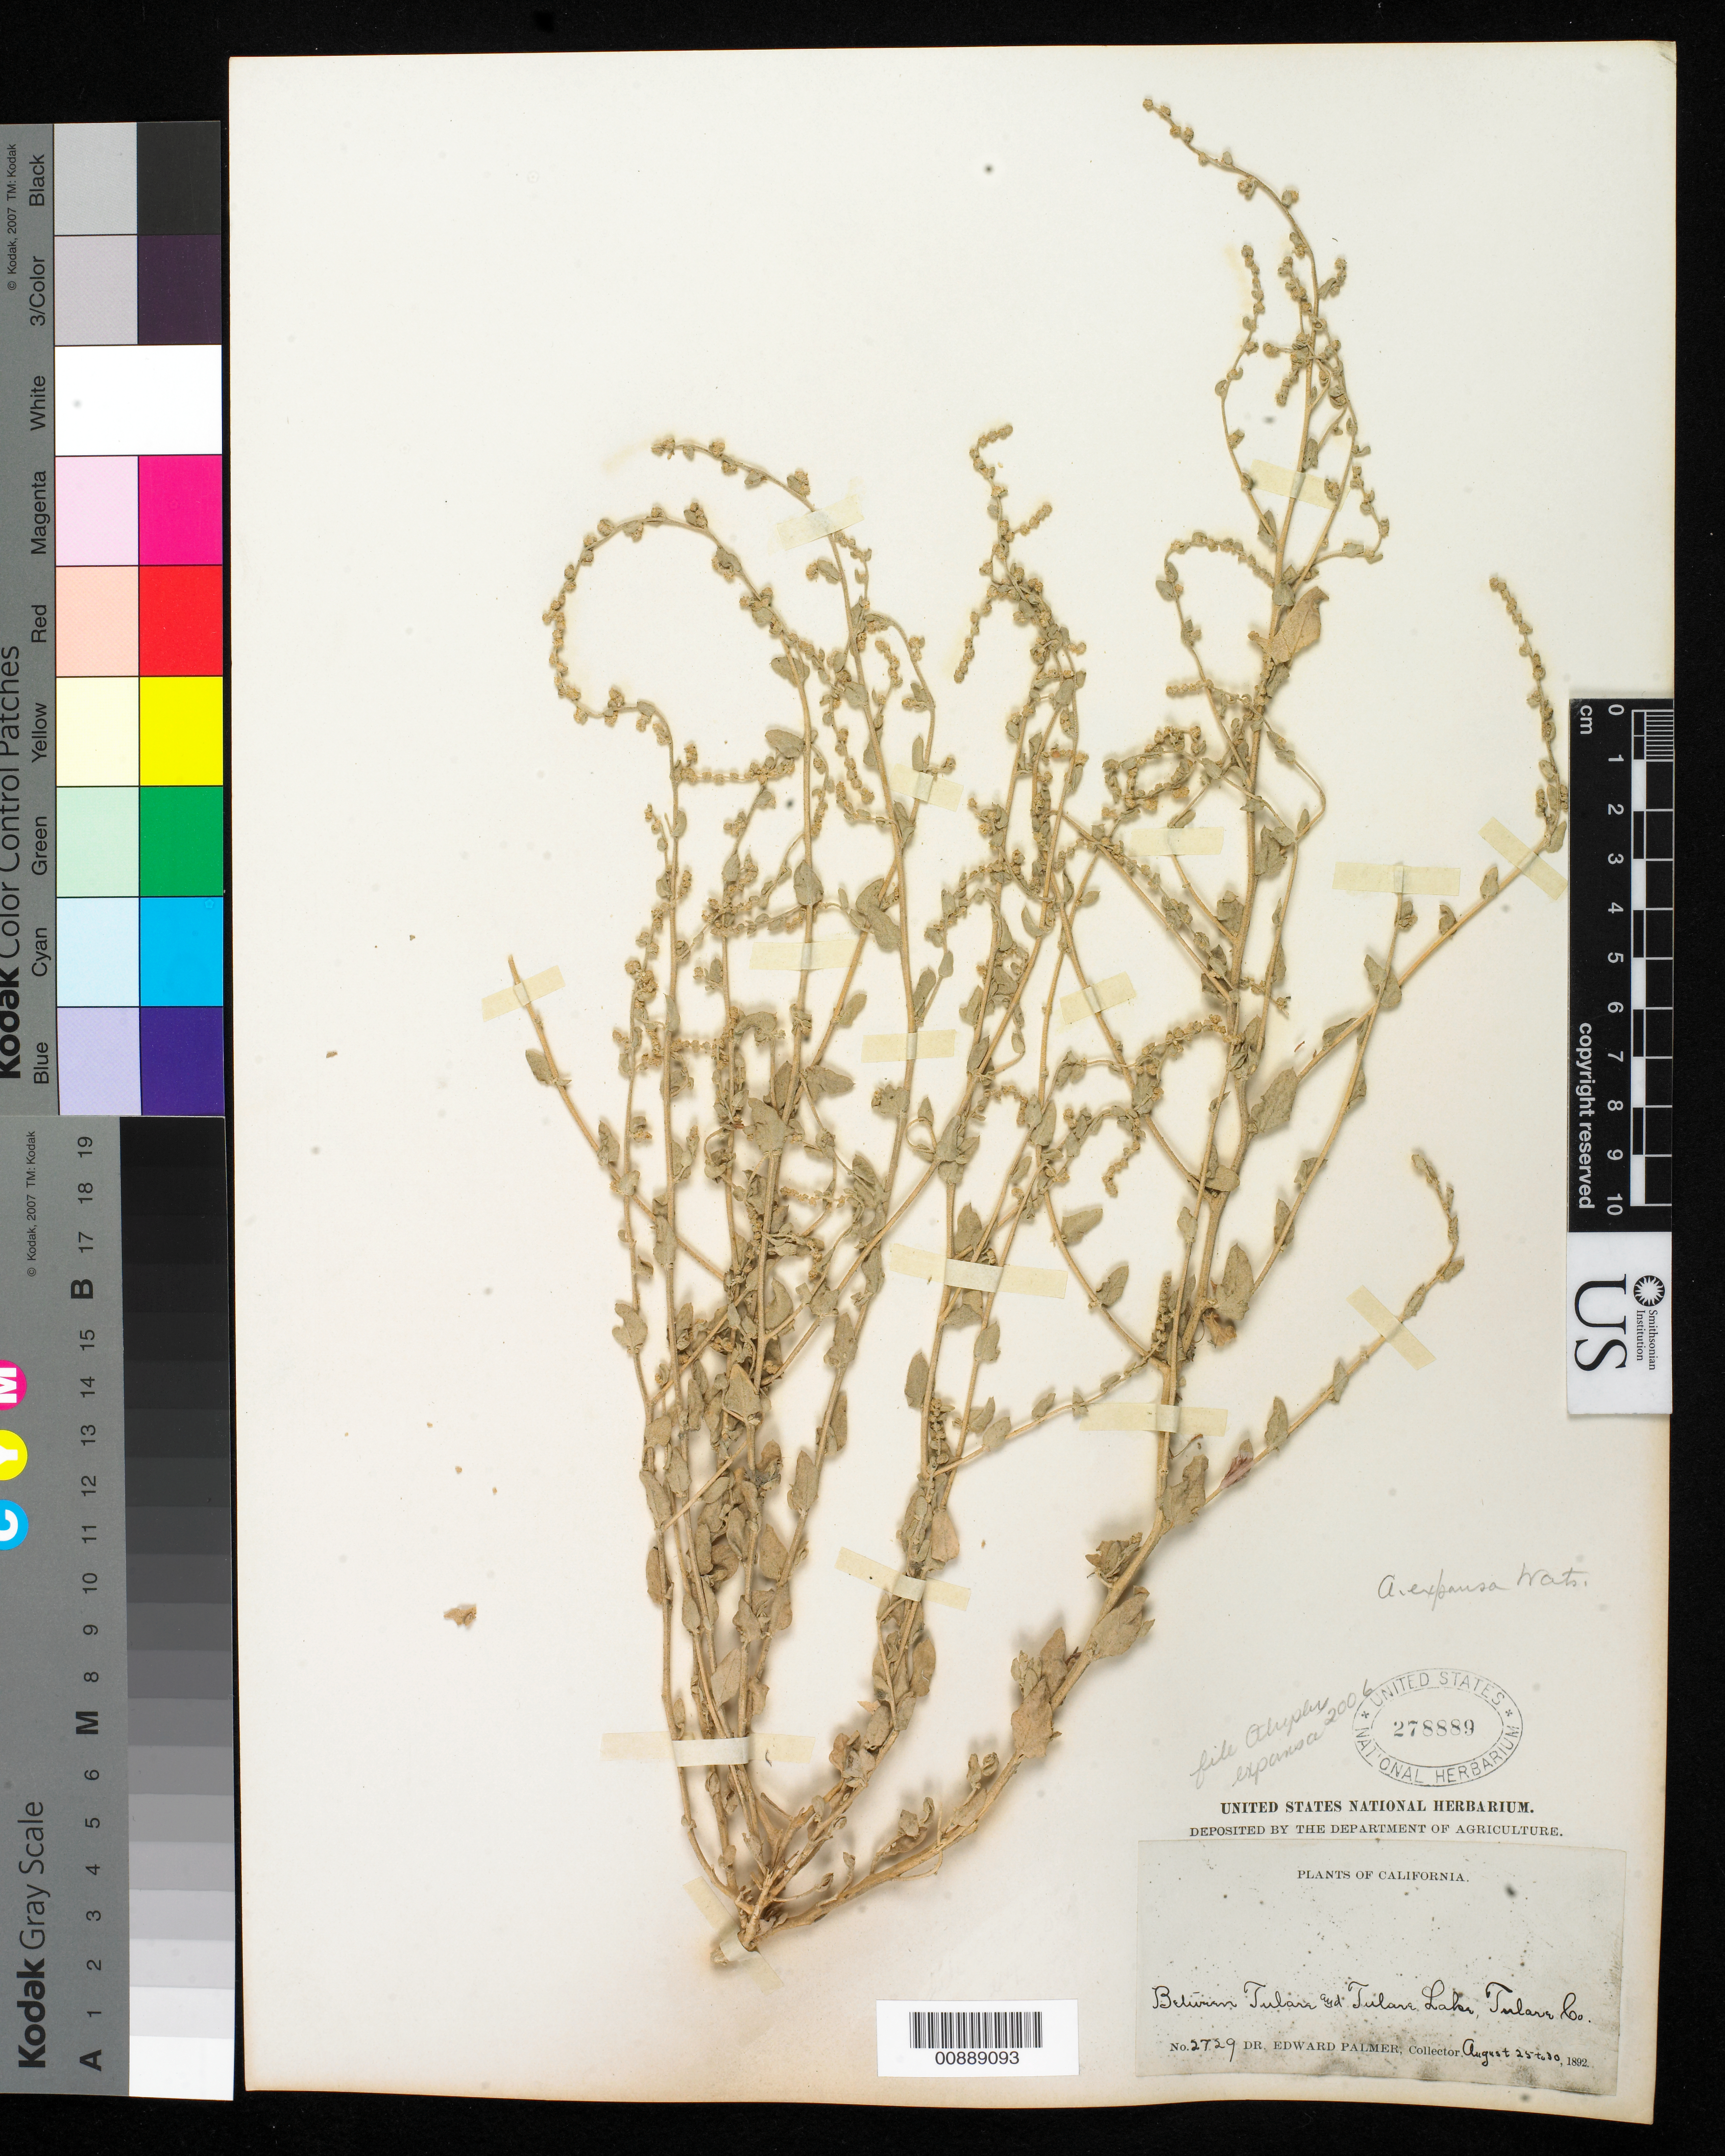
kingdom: Plantae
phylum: Tracheophyta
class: Magnoliopsida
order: Caryophyllales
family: Amaranthaceae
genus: Atriplex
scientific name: Atriplex expansa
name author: S. Watson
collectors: E. Palmer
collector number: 2729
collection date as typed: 25 Aug 1892 to 30 Aug 1892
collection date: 1892-08-25/1892-08-30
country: United States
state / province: California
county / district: Tulare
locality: Between Tulare and Tulare Lake, Tulare County, California.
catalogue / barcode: US 278889